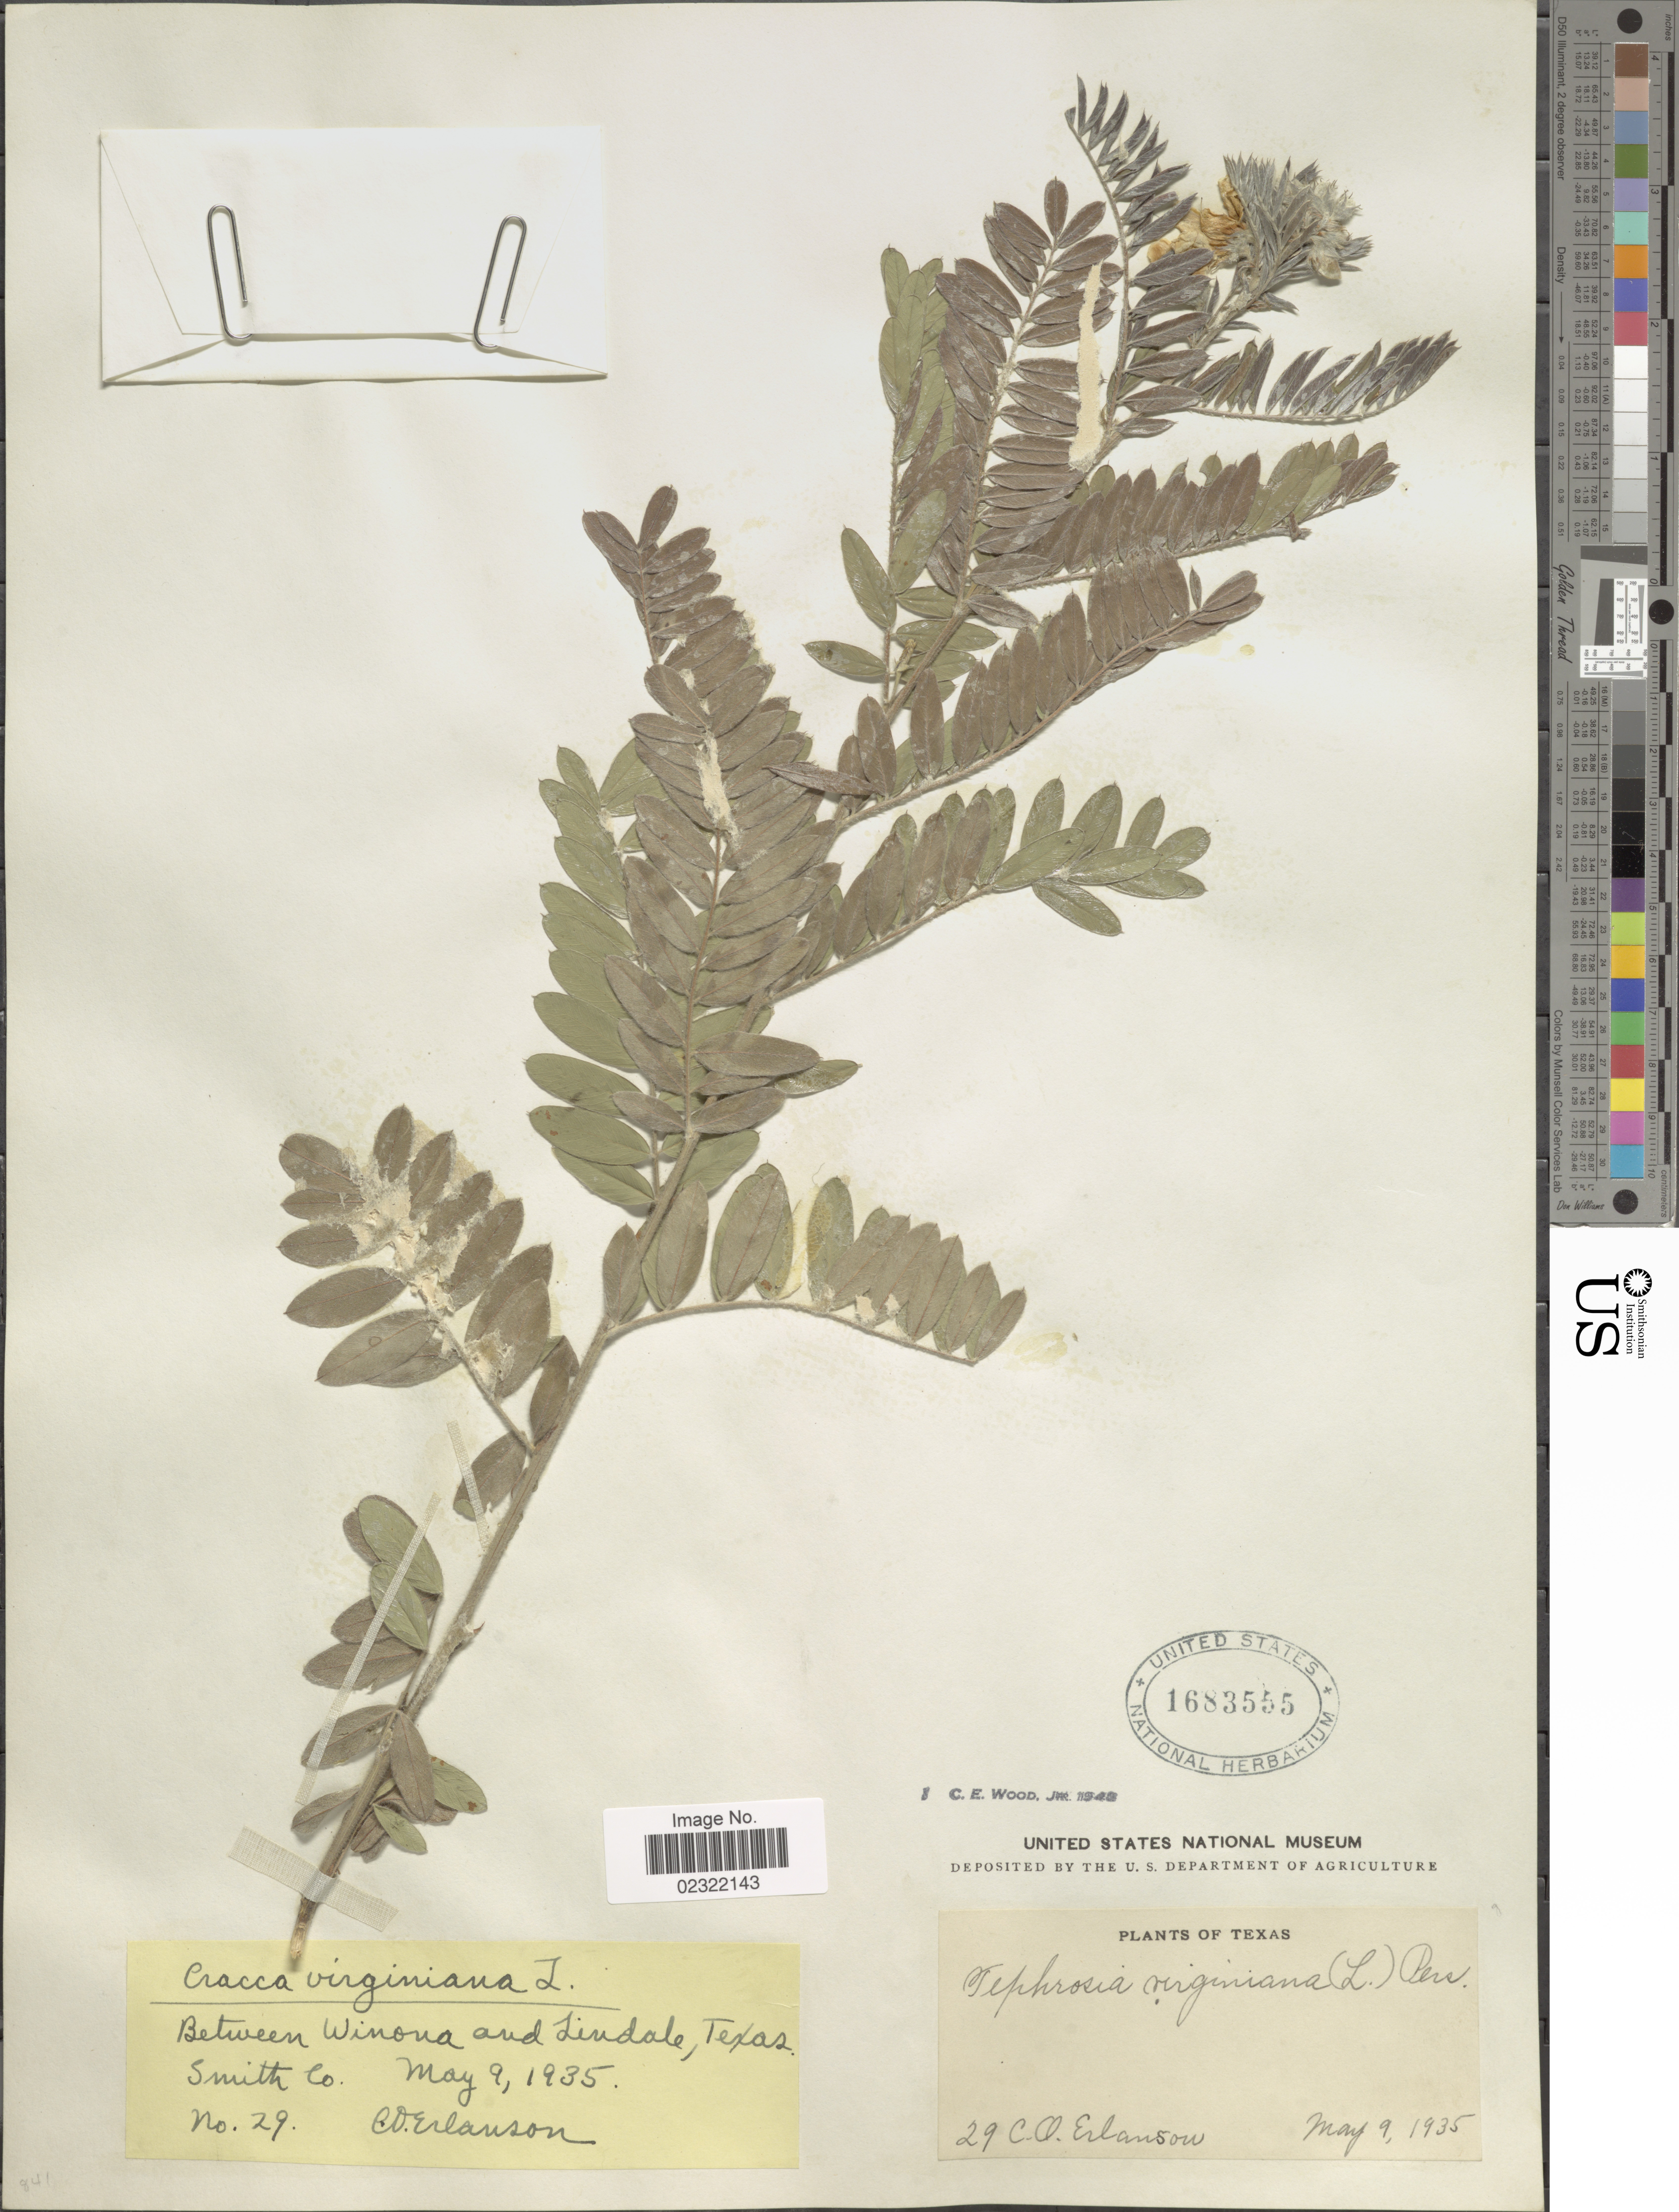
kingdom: Plantae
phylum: Tracheophyta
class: Magnoliopsida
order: Fabales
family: Fabaceae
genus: Tephrosia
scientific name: Tephrosia virginiana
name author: (L.) Pers.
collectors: C. O. Erlanson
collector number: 29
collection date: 1935-05-09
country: United States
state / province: Texas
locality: Between Winona and Lindale, Smith Co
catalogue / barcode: US 1683555